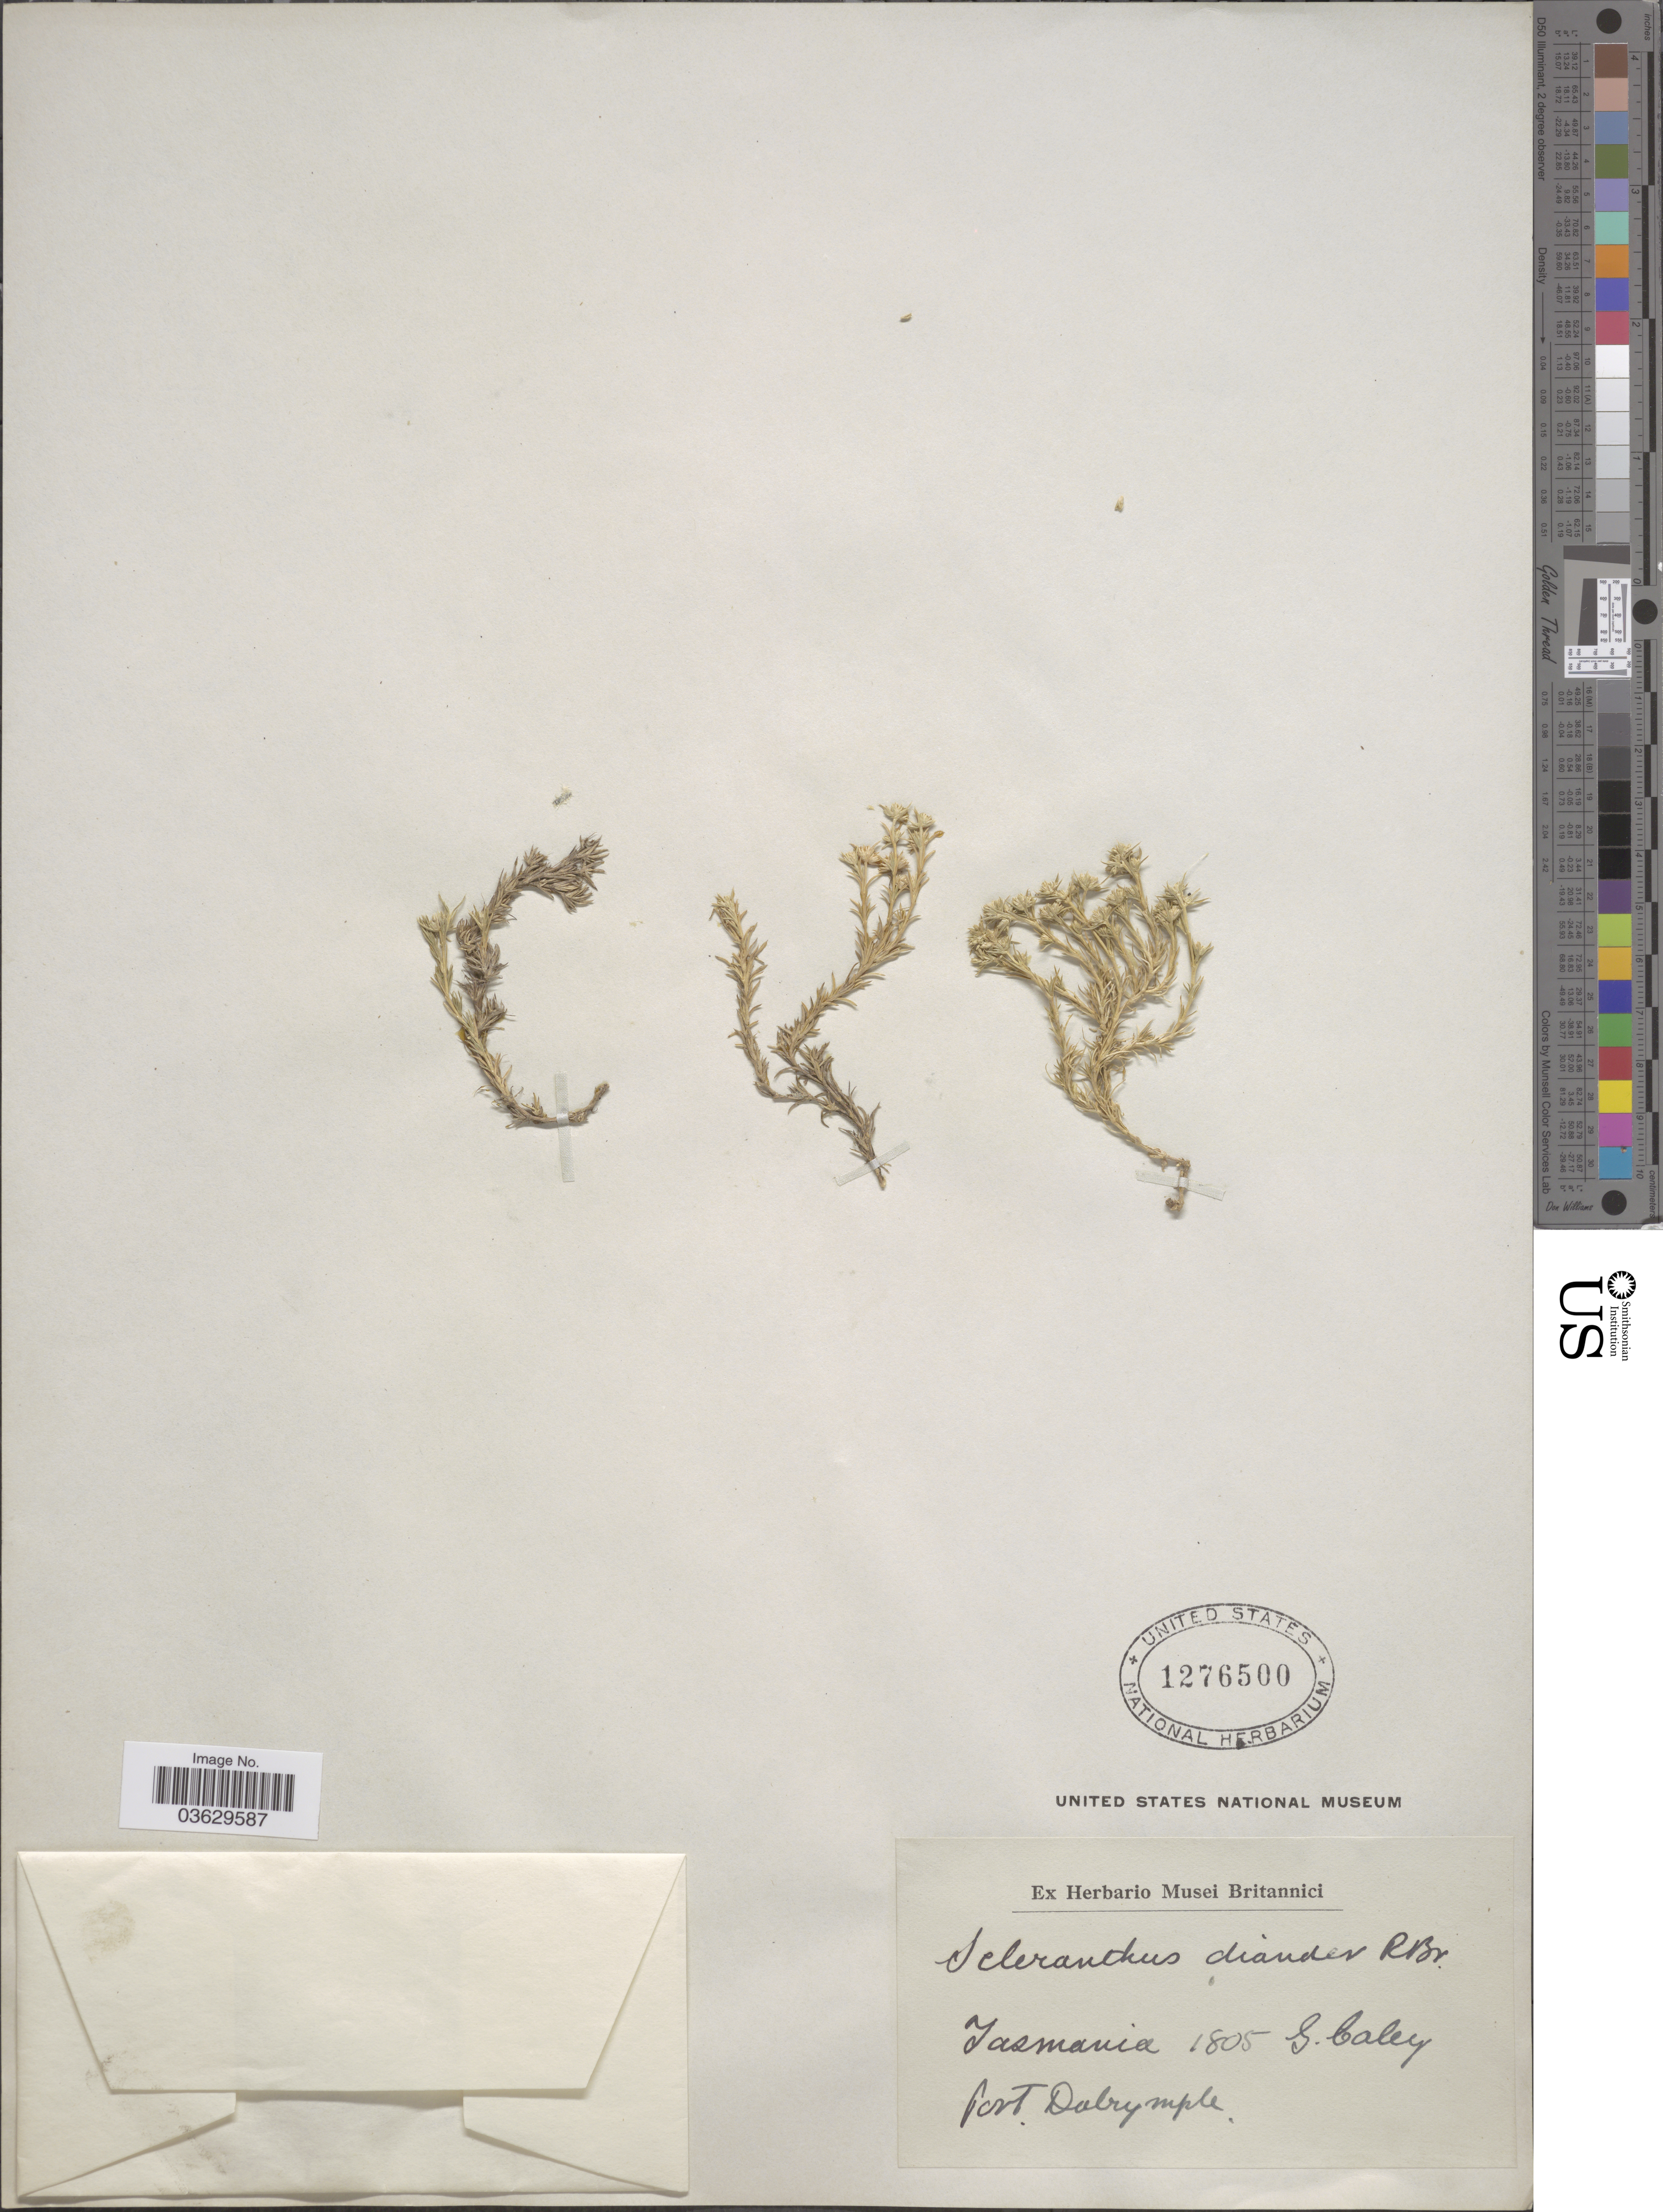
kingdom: Plantae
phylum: Tracheophyta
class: Magnoliopsida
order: Caryophyllales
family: Caryophyllaceae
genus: Scleranthus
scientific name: Scleranthus diander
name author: R. Br.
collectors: G. Caley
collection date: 1805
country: Australia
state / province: Tasmania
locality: Port Dobrymple.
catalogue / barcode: US 1276500